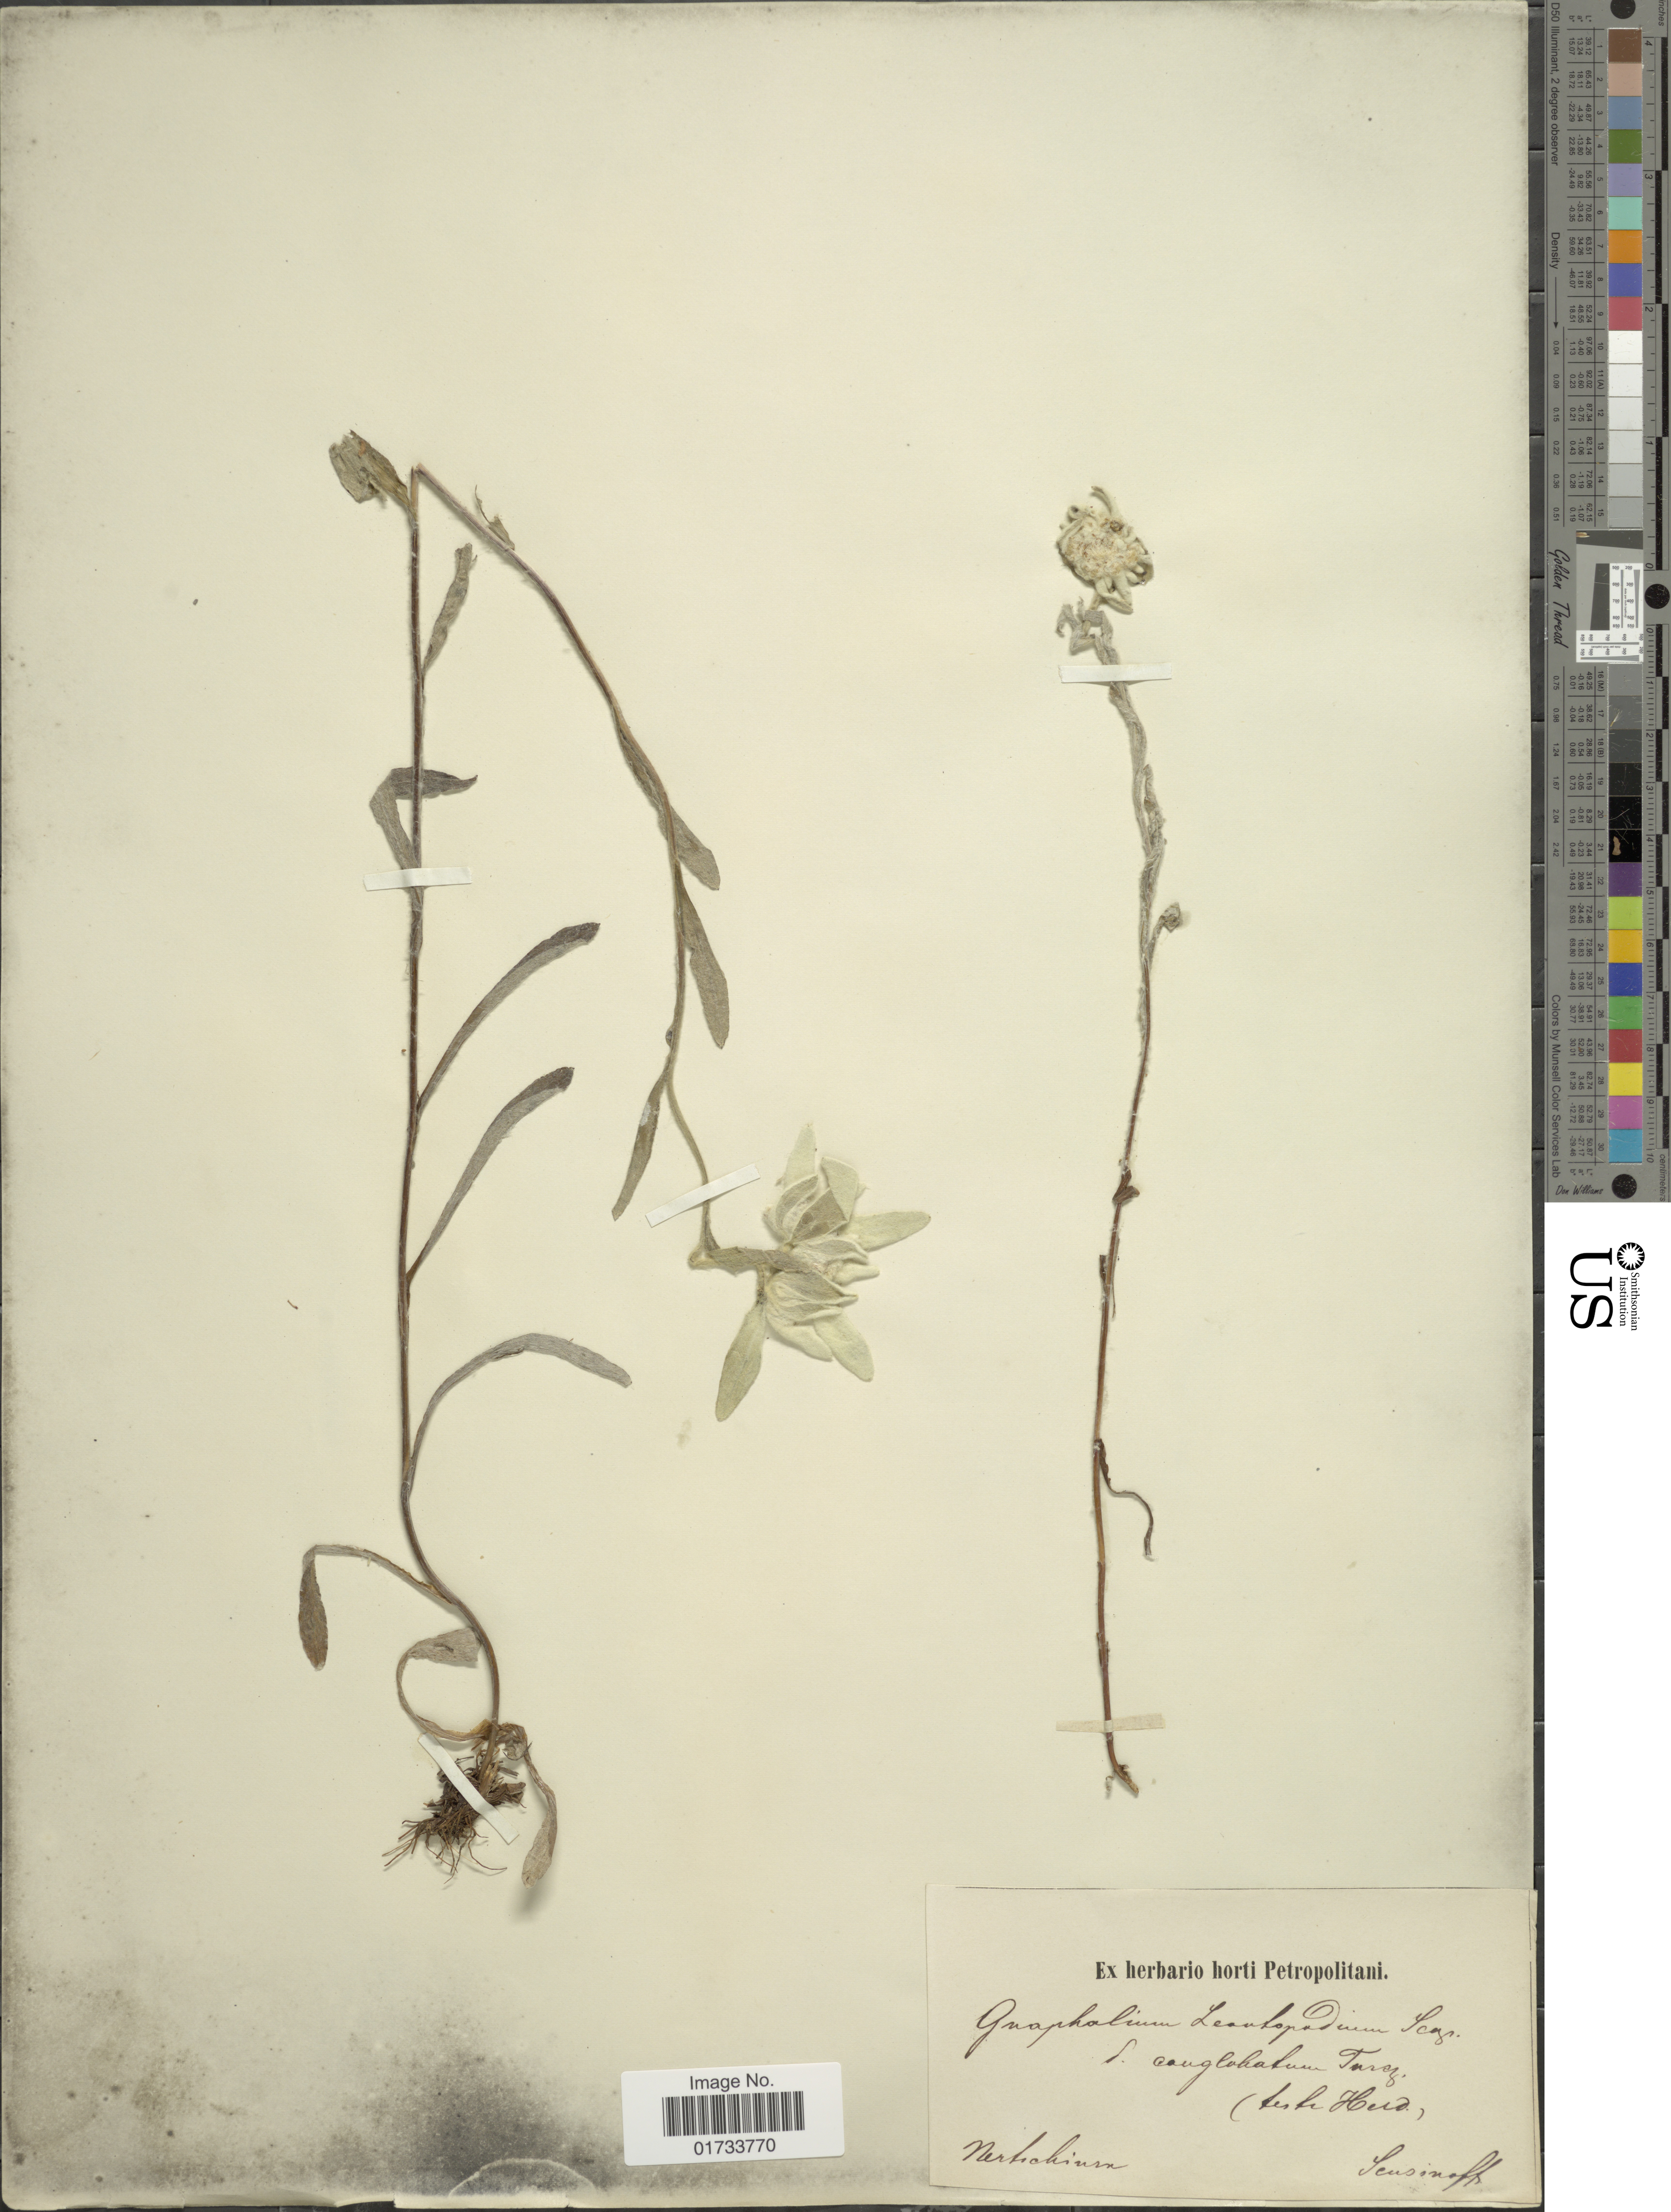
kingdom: Plantae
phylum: Tracheophyta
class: Magnoliopsida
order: Asterales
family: Asteraceae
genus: Leontopodium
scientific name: Leontopodium alpinum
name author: Cass.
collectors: M. S. Sensinov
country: Russian Federation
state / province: Zabaykalsky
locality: Nerchinsk